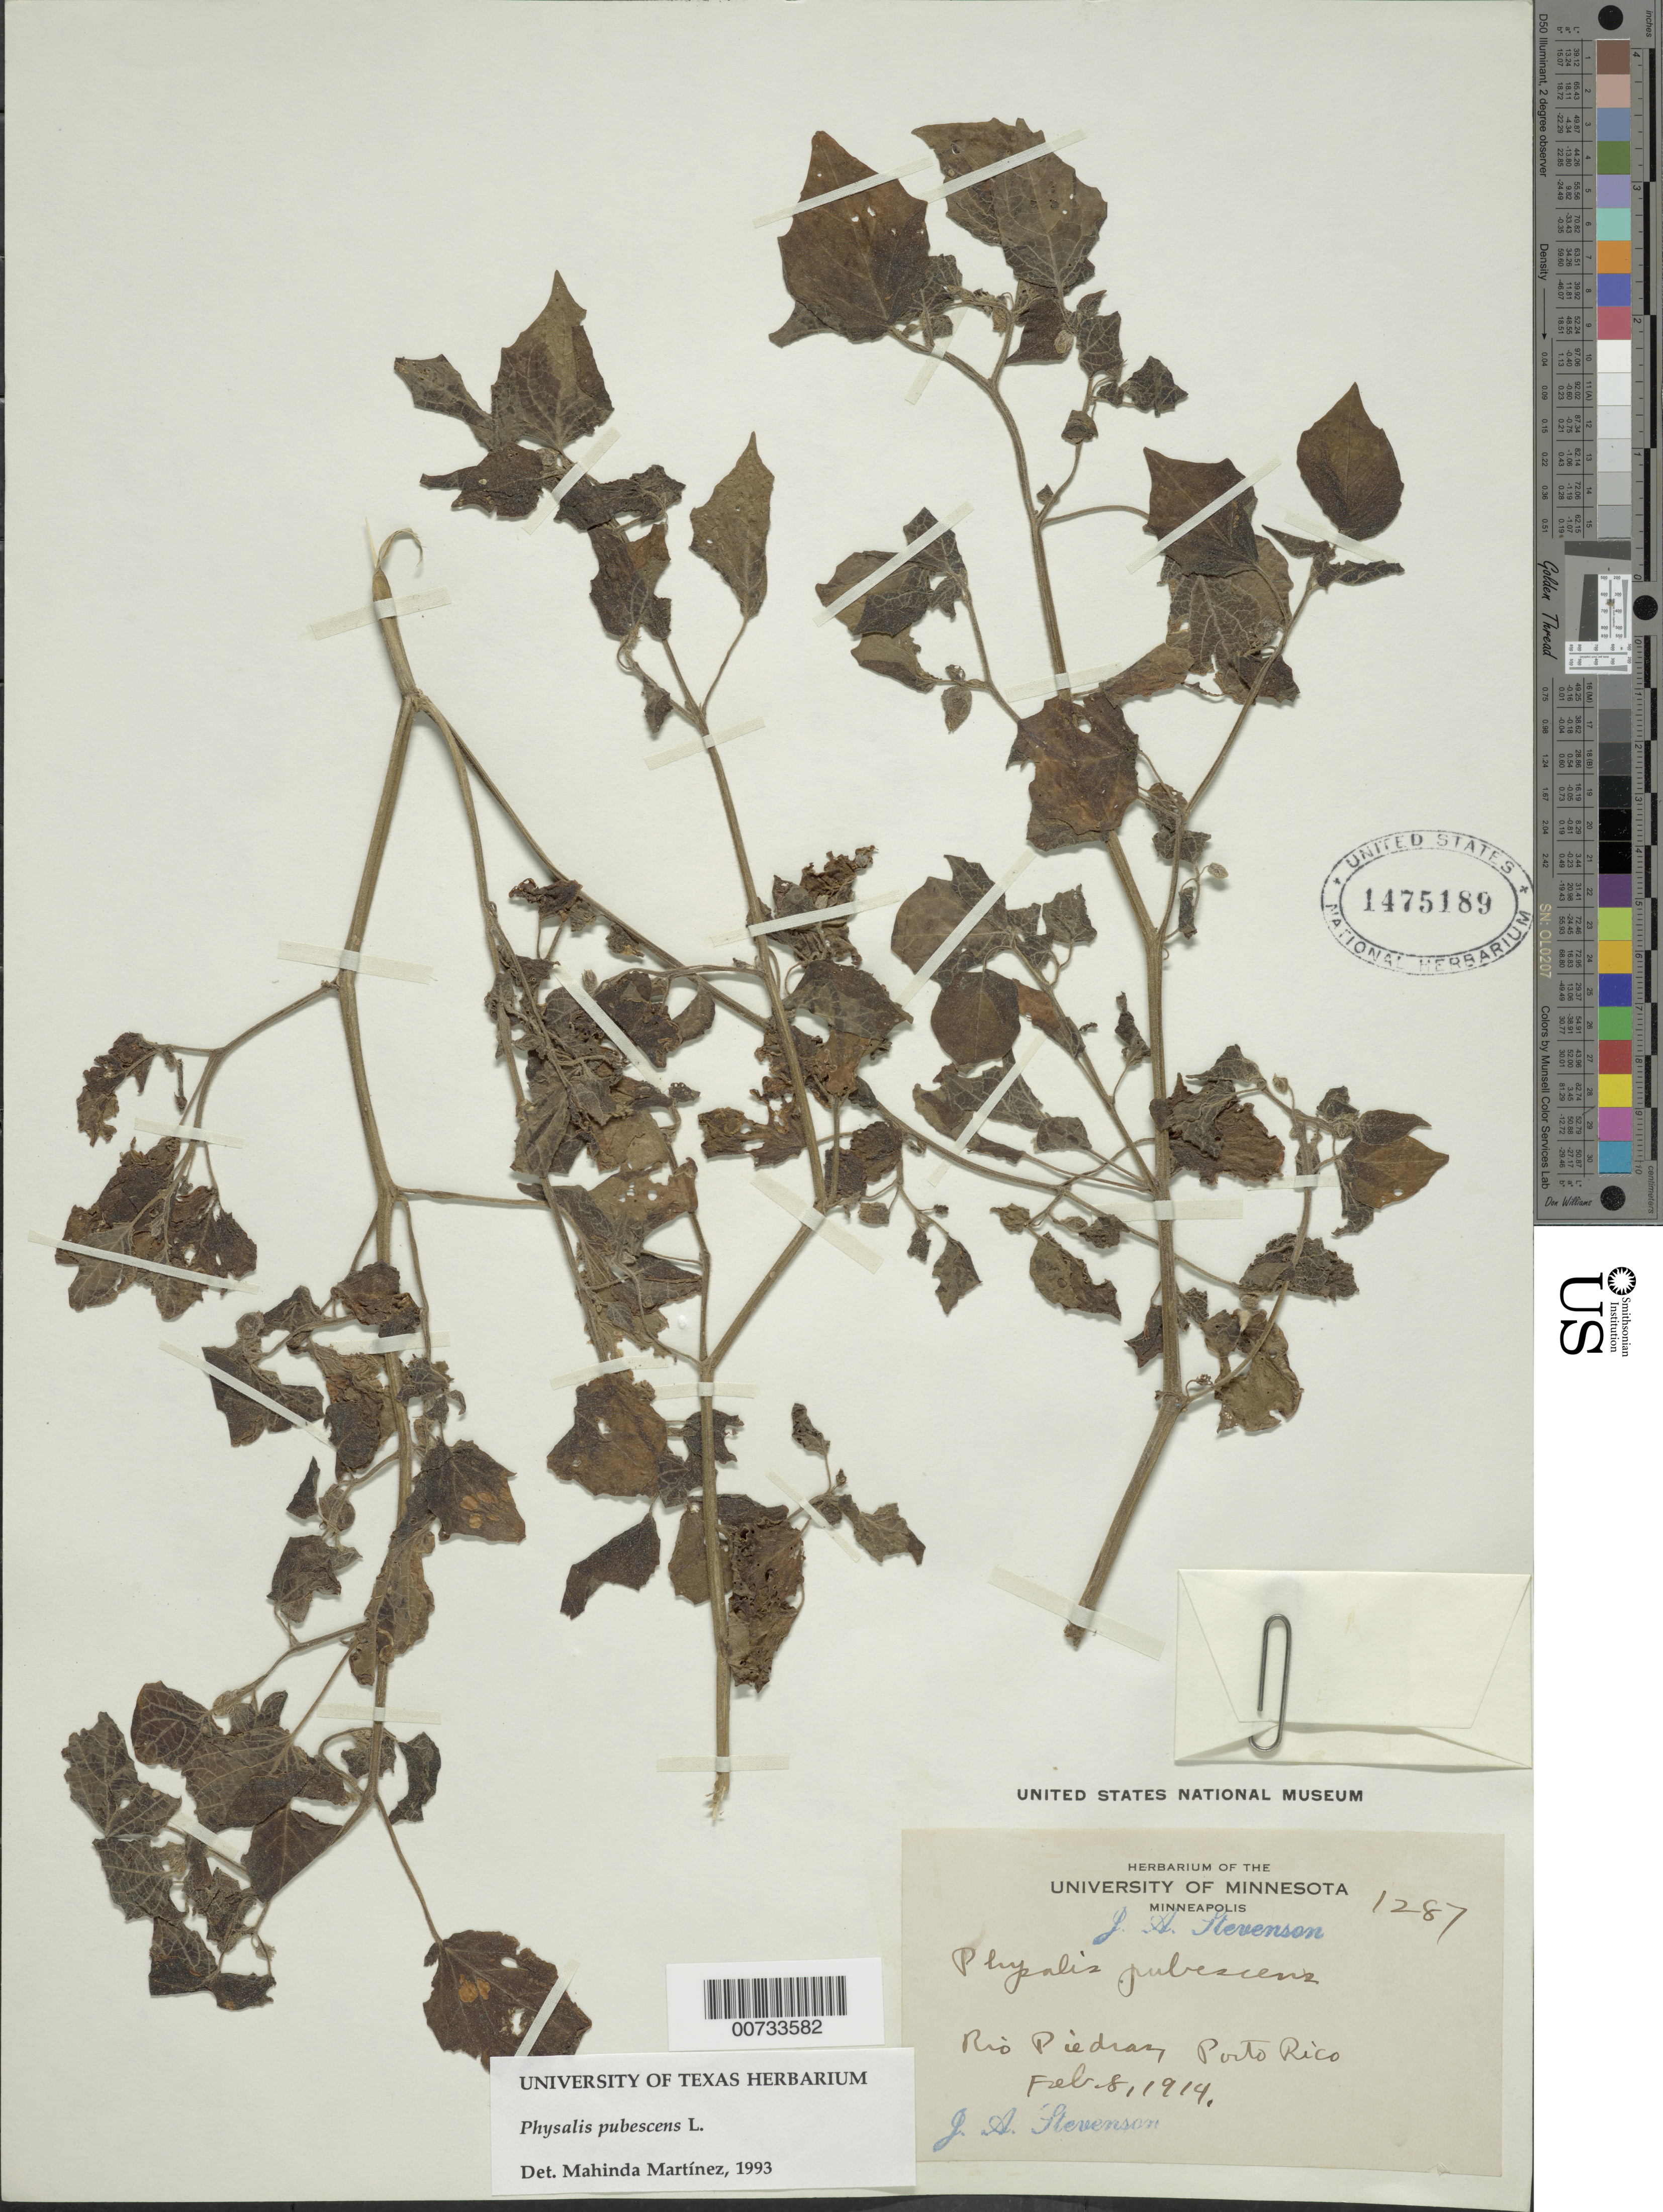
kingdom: Plantae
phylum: Tracheophyta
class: Magnoliopsida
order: Solanales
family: Solanaceae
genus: Physalis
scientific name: Physalis pubescens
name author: L.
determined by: Martinez, M.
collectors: J. Stevenson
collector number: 1287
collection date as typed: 08 Feb 1914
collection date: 1914-02-08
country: Puerto Rico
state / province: San Juan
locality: Rio Piedras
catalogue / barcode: US 1475189